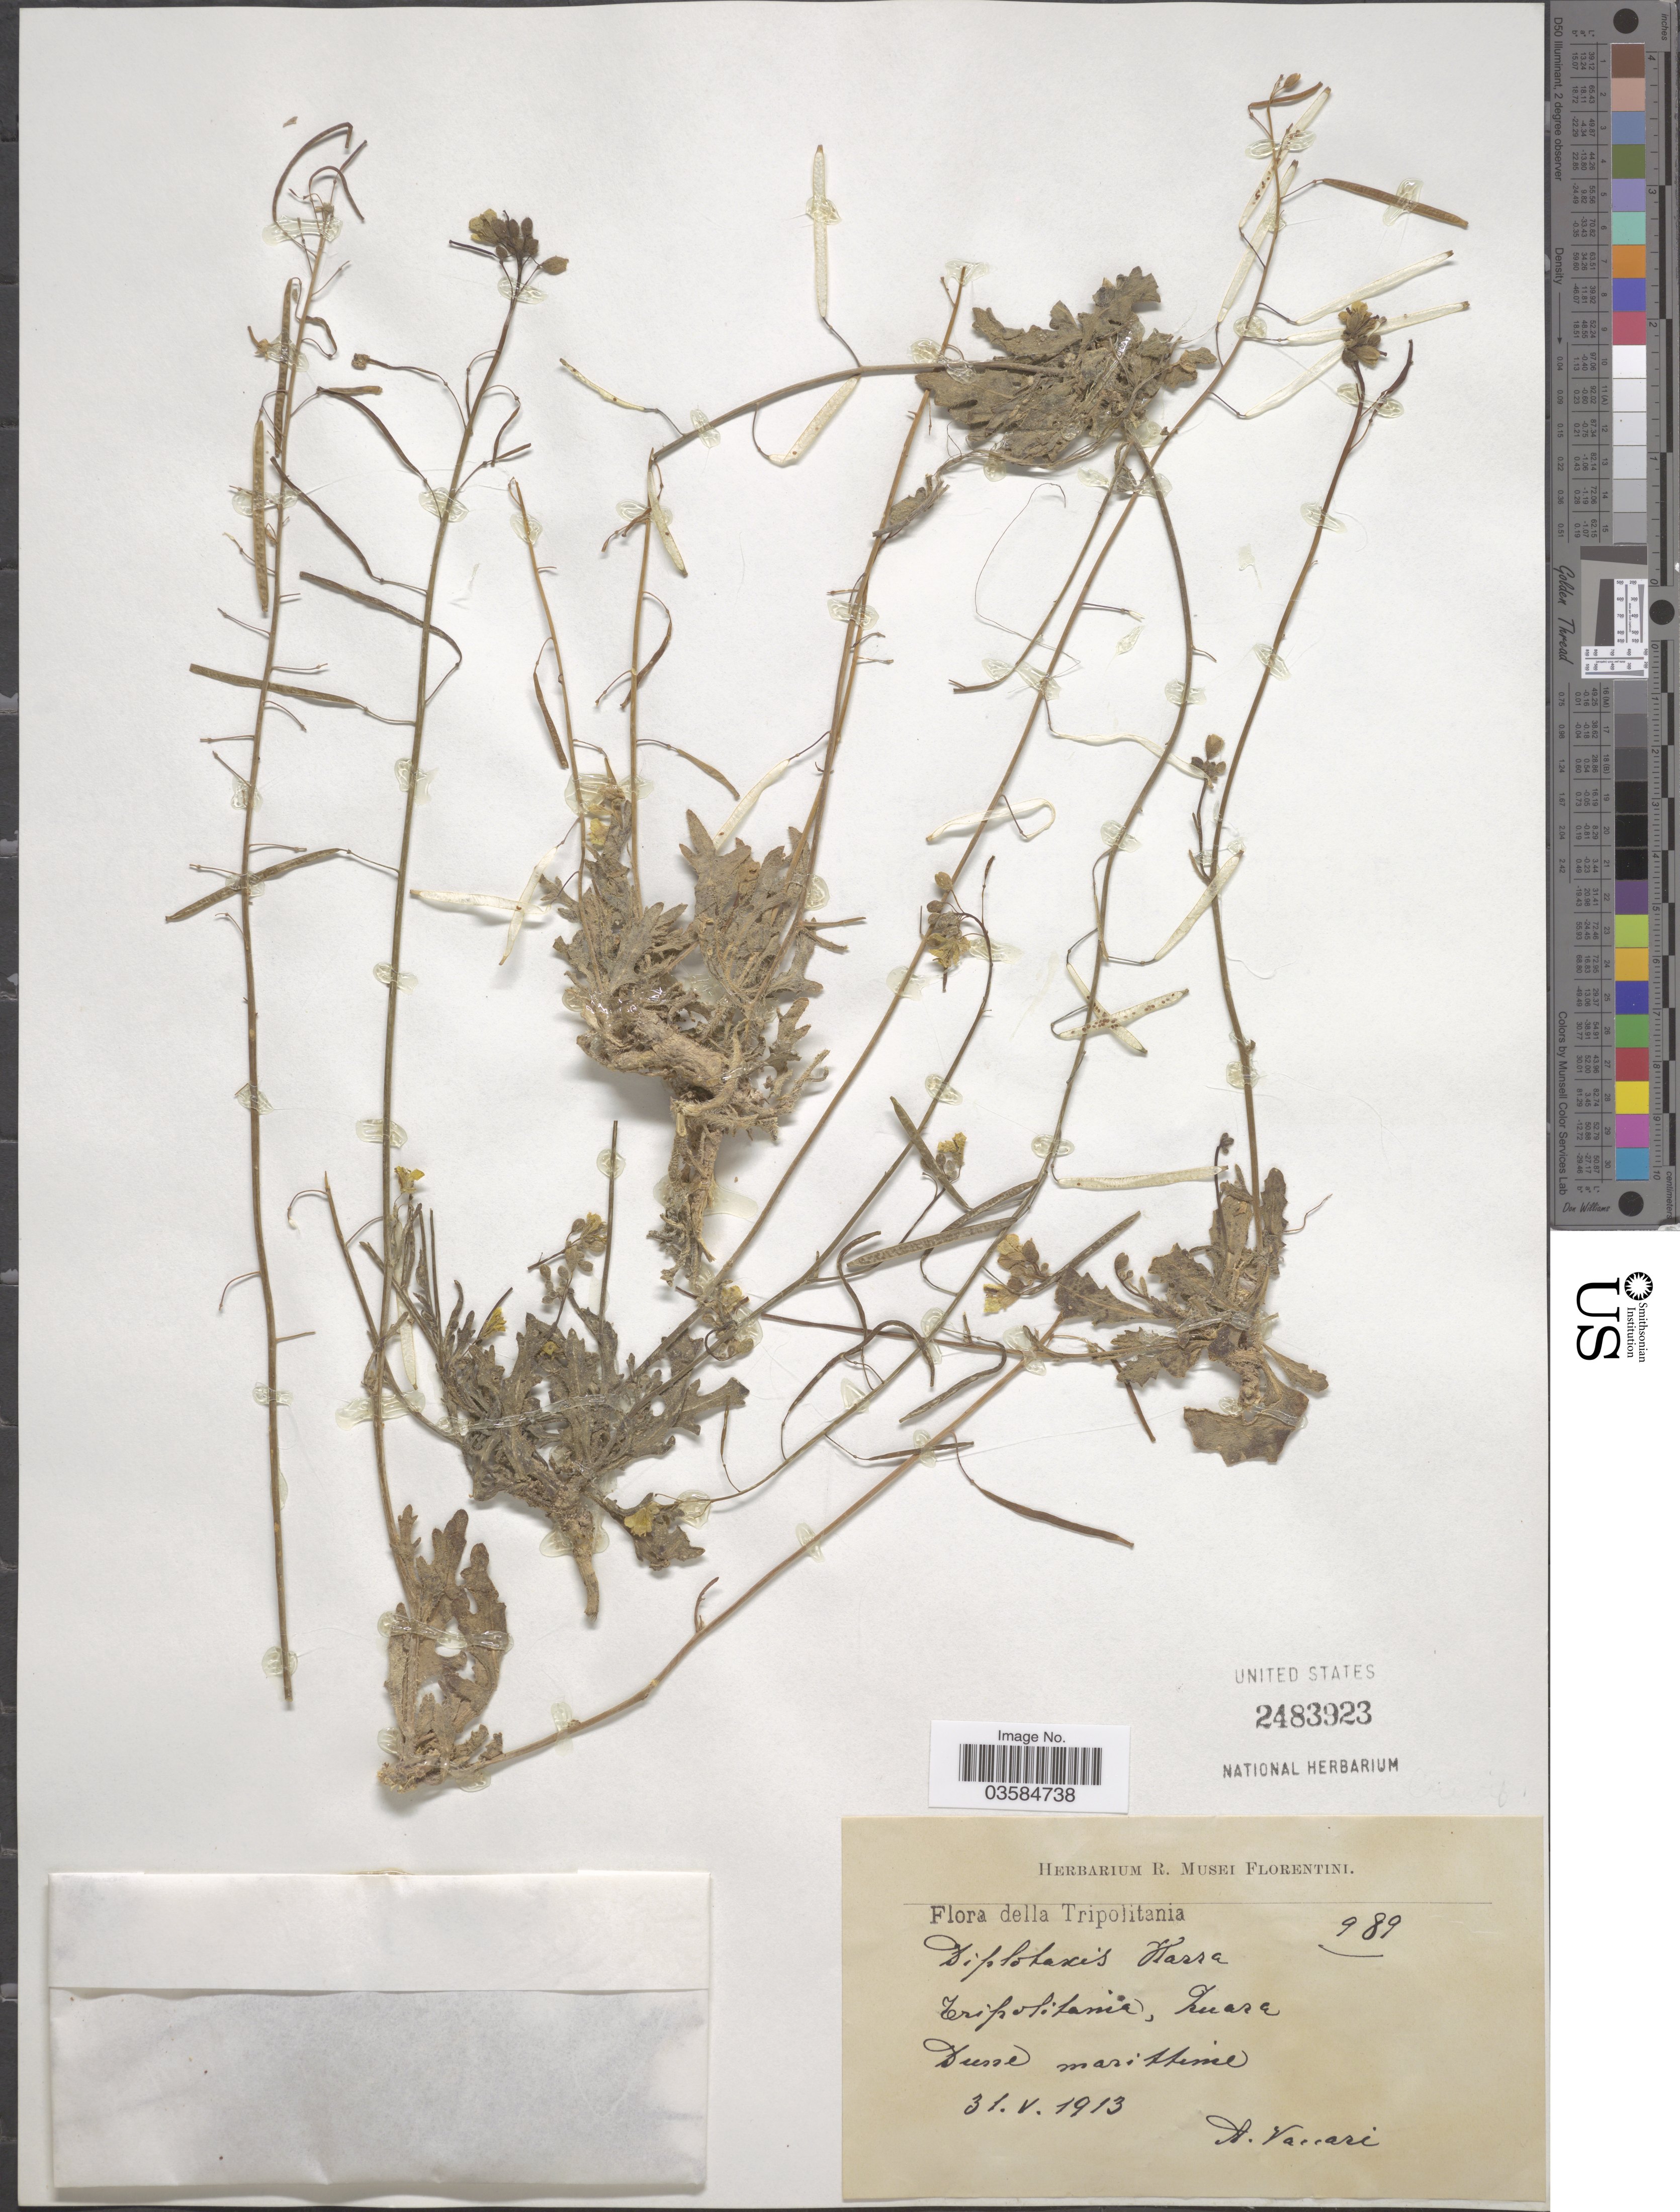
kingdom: Plantae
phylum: Tracheophyta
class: Magnoliopsida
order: Brassicales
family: Brassicaceae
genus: Diplotaxis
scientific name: Diplotaxis harra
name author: Boiss.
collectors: A. Vaceari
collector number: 989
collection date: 1913-05-31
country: Libya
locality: Della Tripolitania. Tripolitania, Zuara Dusse marittime.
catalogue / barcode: US 2483923